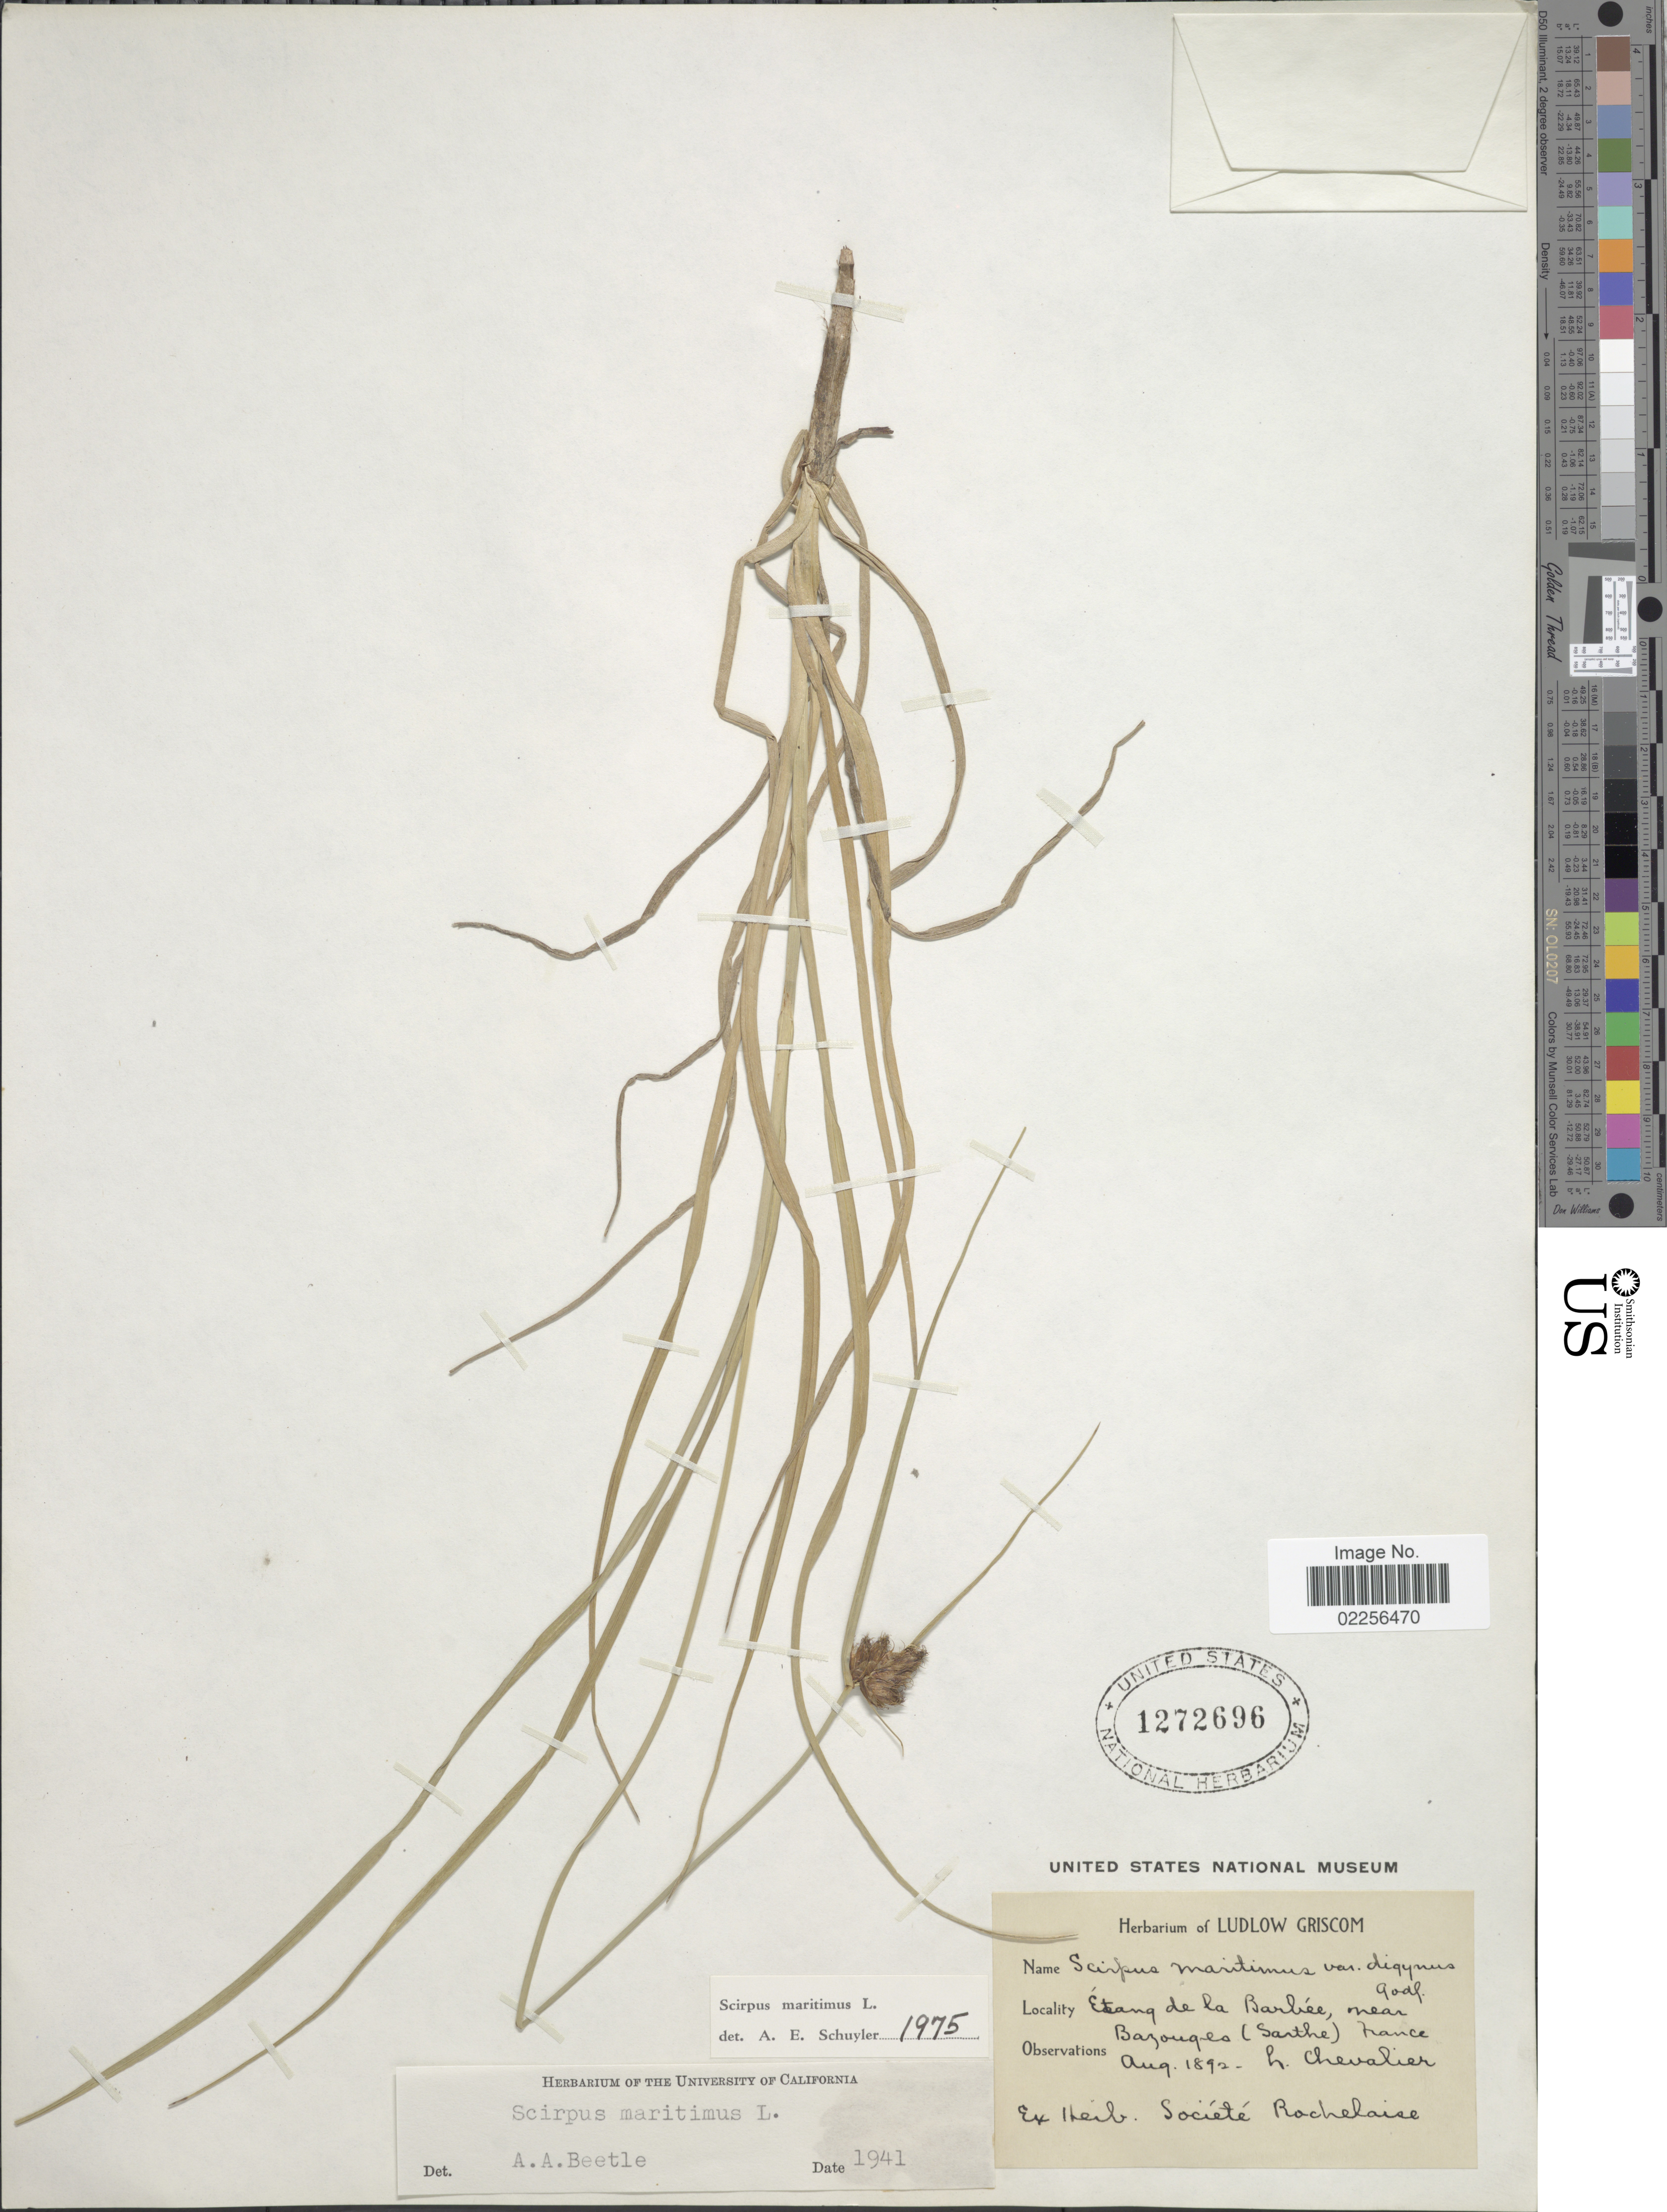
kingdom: Plantae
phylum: Tracheophyta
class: Liliopsida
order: Poales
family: Cyperaceae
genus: Bolboschoenus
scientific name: Bolboschoenus maritimus subsp. maritimus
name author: (L.) Palla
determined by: Strong, Mark T., (BOT), Smithsonian Institution - National Museum of Natural History (UNITED STATES)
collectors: L. Chevalier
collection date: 1892-08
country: France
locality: Etang de la Barbee, near Bazouglo [interpreted] (Sarthe)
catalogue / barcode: US 1272696